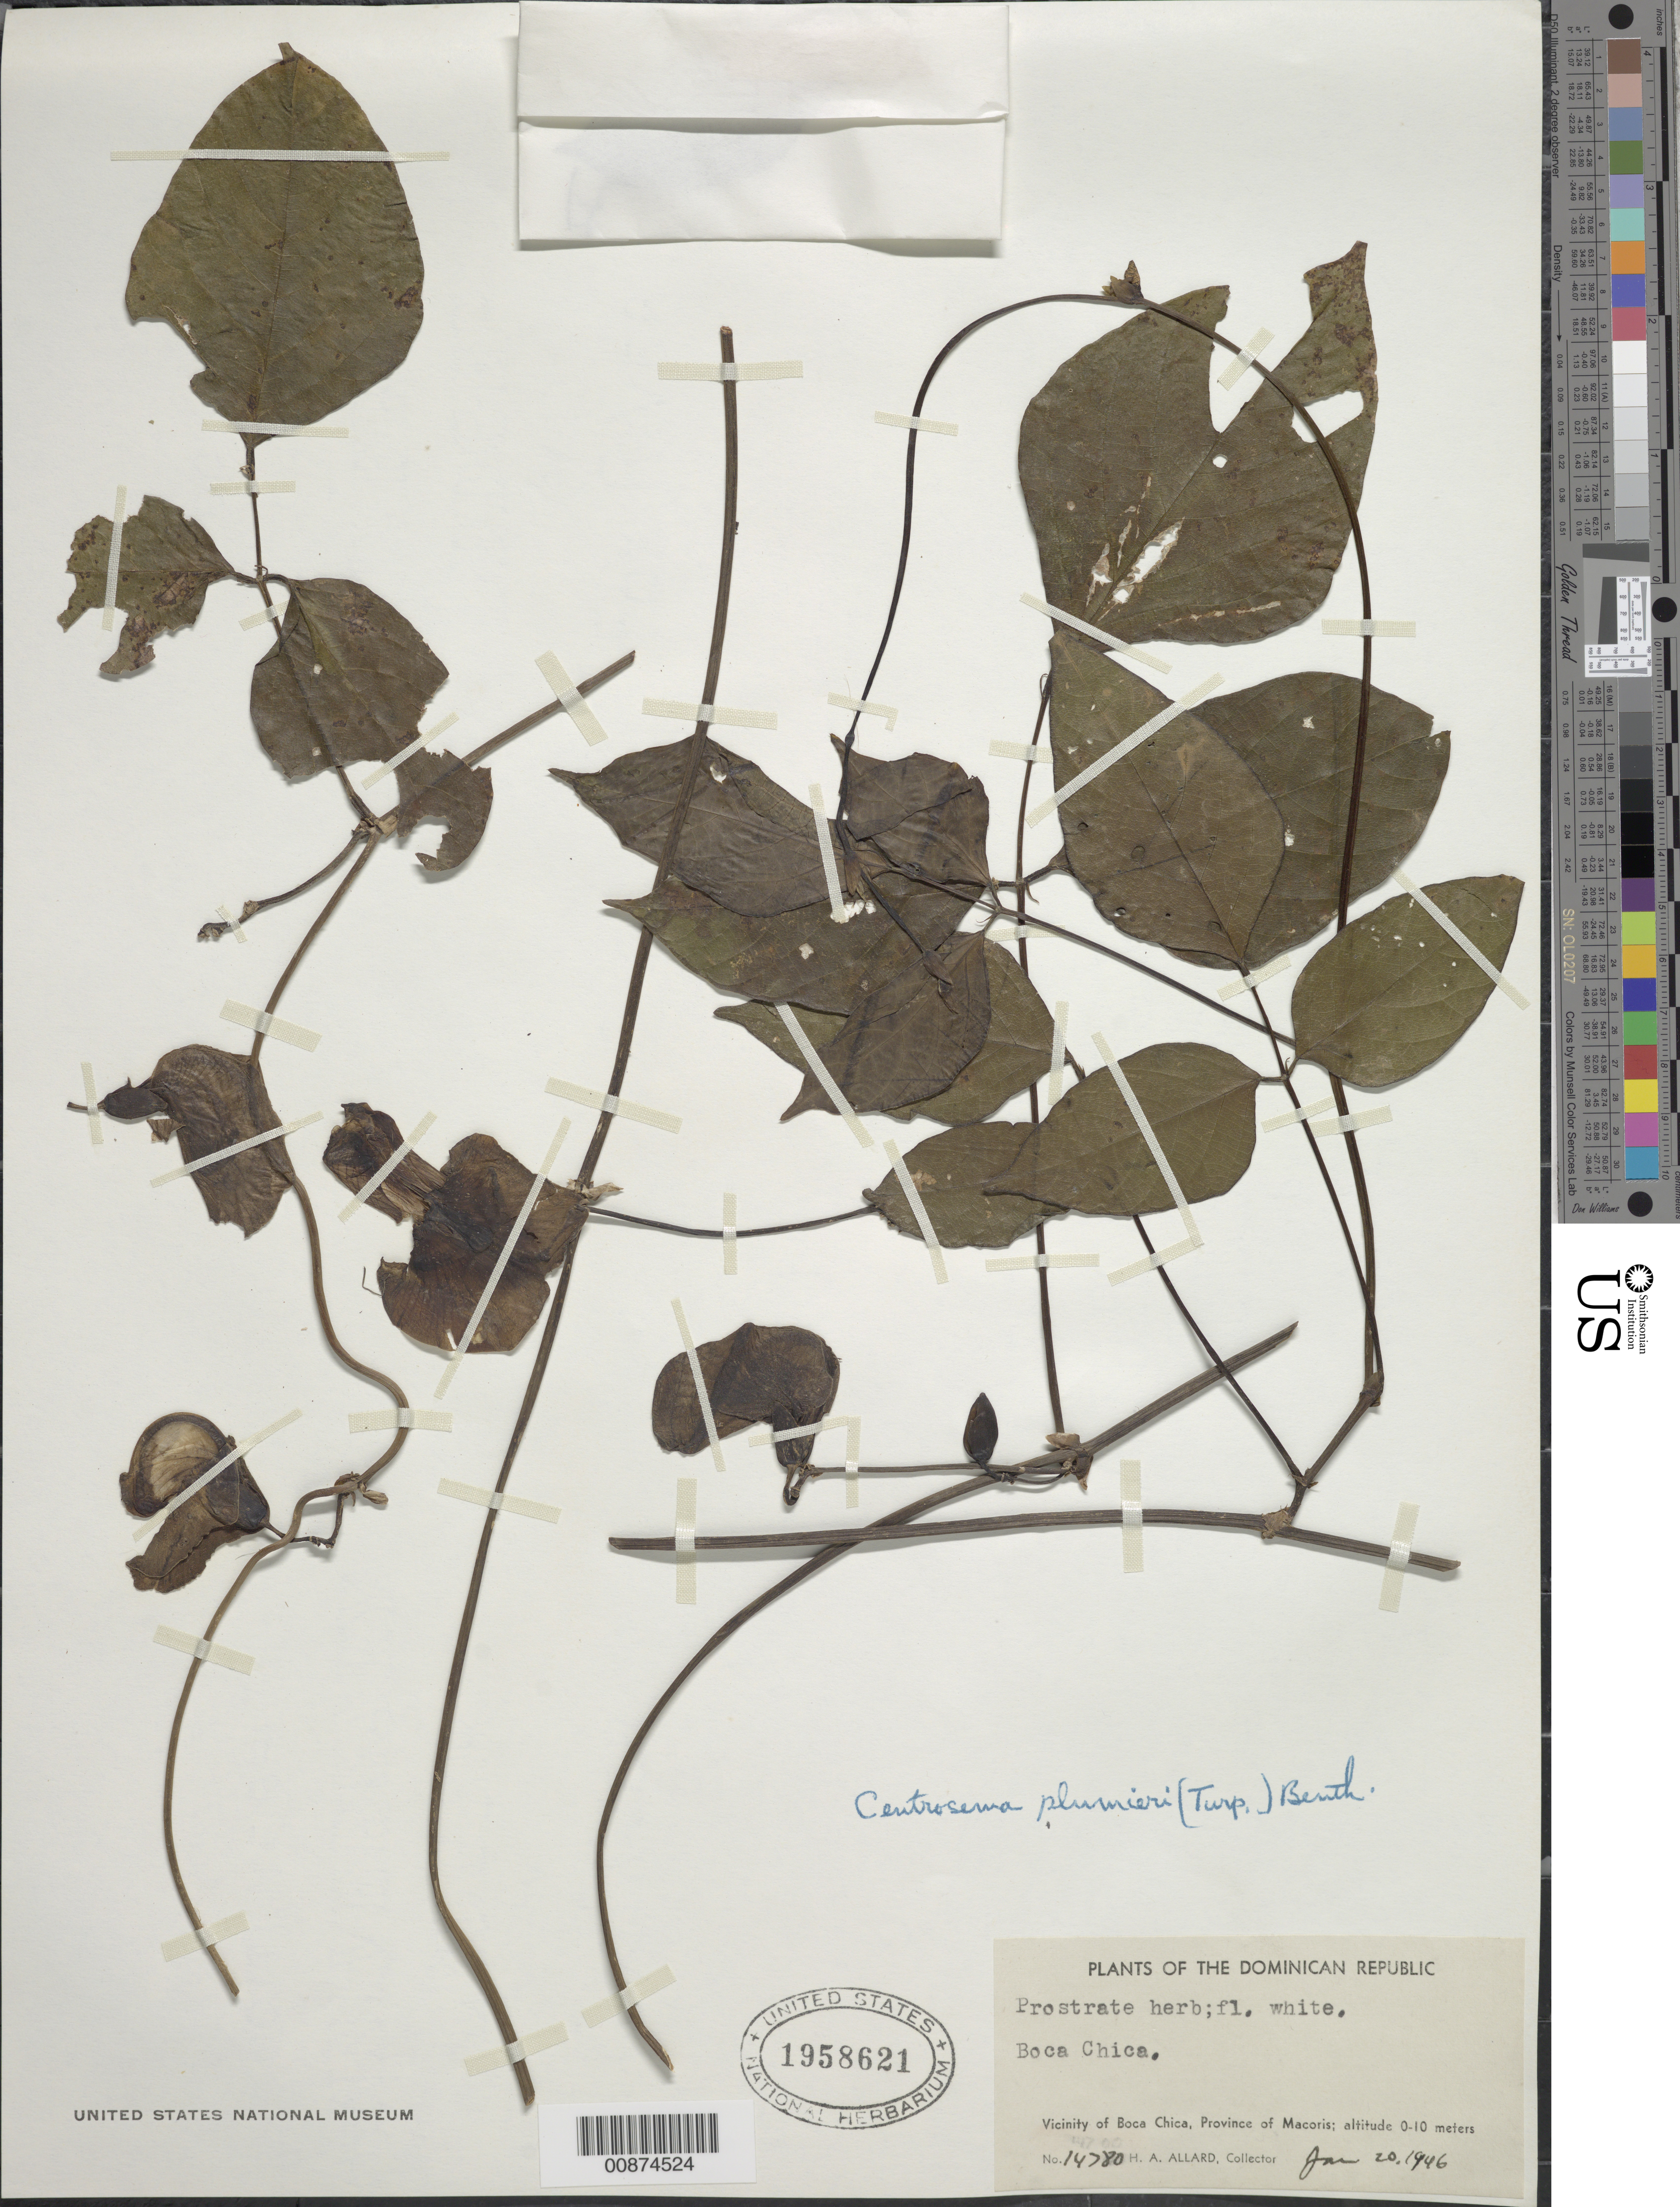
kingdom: Plantae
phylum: Tracheophyta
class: Magnoliopsida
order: Fabales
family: Fabaceae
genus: Centrosema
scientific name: Centrosema plumieri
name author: (Turpin ex Pers.) Benth.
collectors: H. A. Allard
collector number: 14780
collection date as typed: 20 Jan 1946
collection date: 1946-01-20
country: Dominican Republic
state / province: San Pedro de Macoris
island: Hispaniola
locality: Boca Chica.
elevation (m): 0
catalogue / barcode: US 1958621